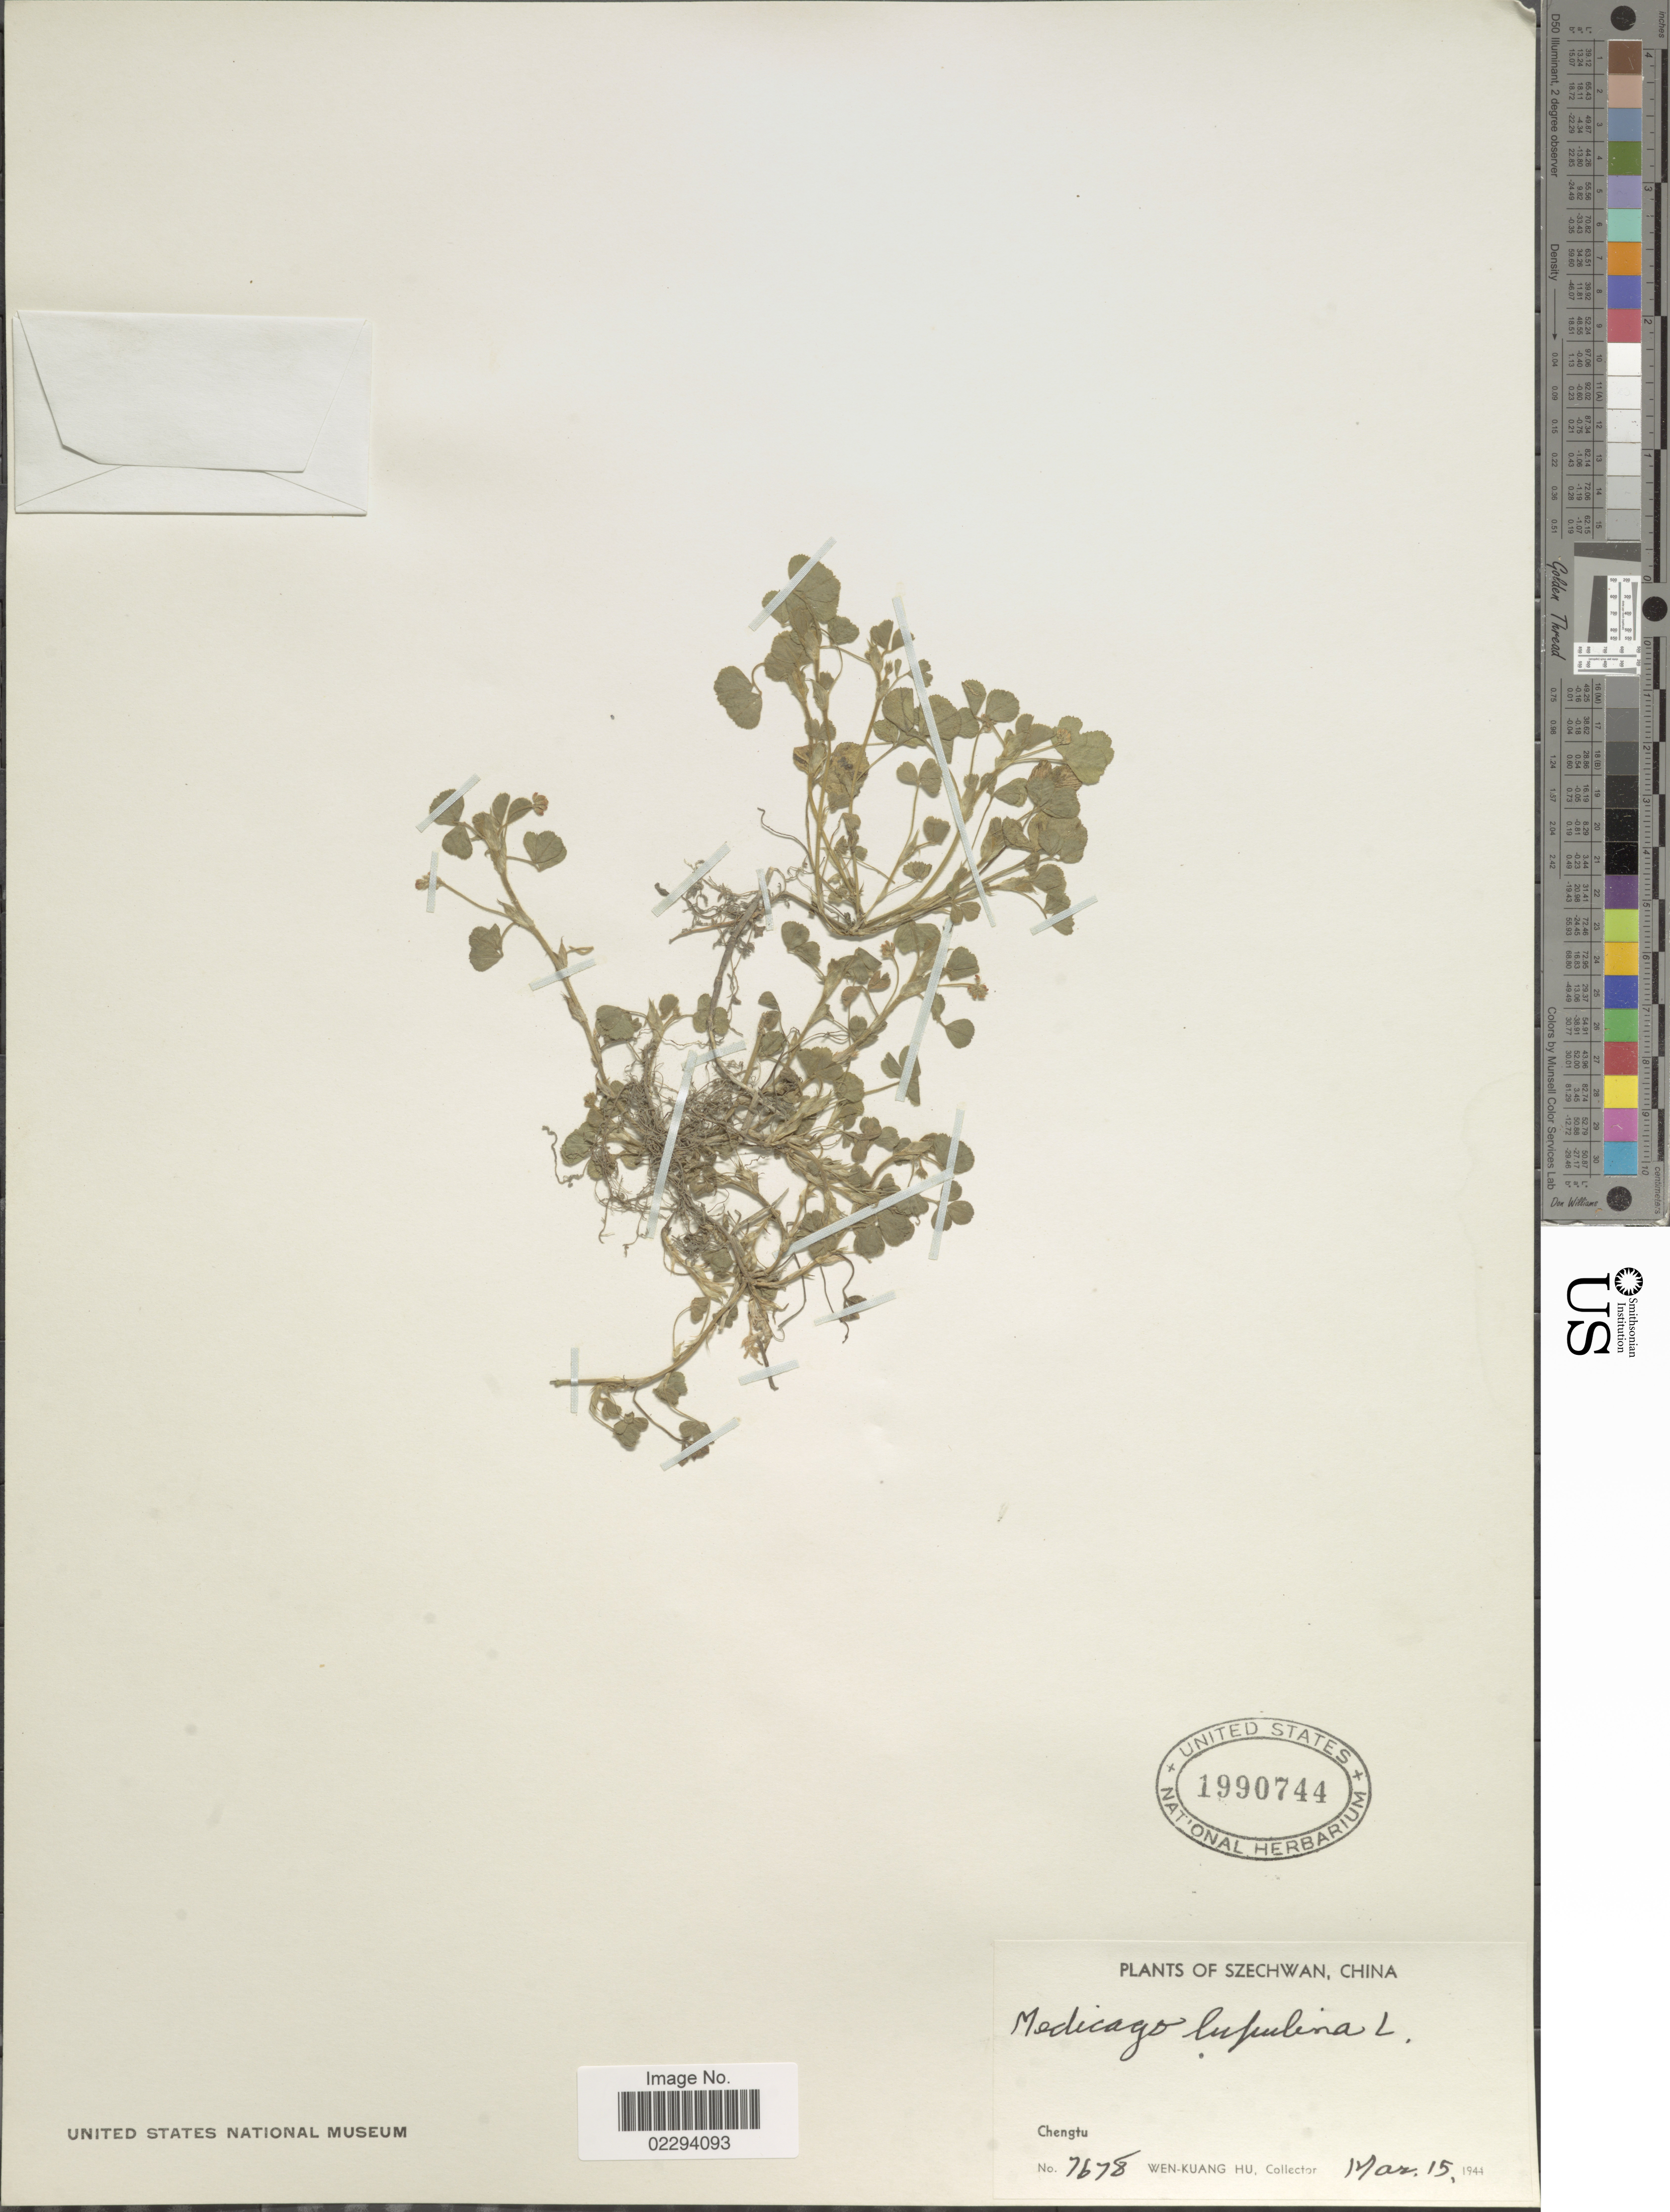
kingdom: Plantae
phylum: Tracheophyta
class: Magnoliopsida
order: Fabales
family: Fabaceae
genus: Medicago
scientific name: Medicago lupulina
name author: L.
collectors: W. K. Hu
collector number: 7678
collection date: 1944-03-15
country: China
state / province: Sichuan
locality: Szechwan. Chengtu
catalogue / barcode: US 1990744